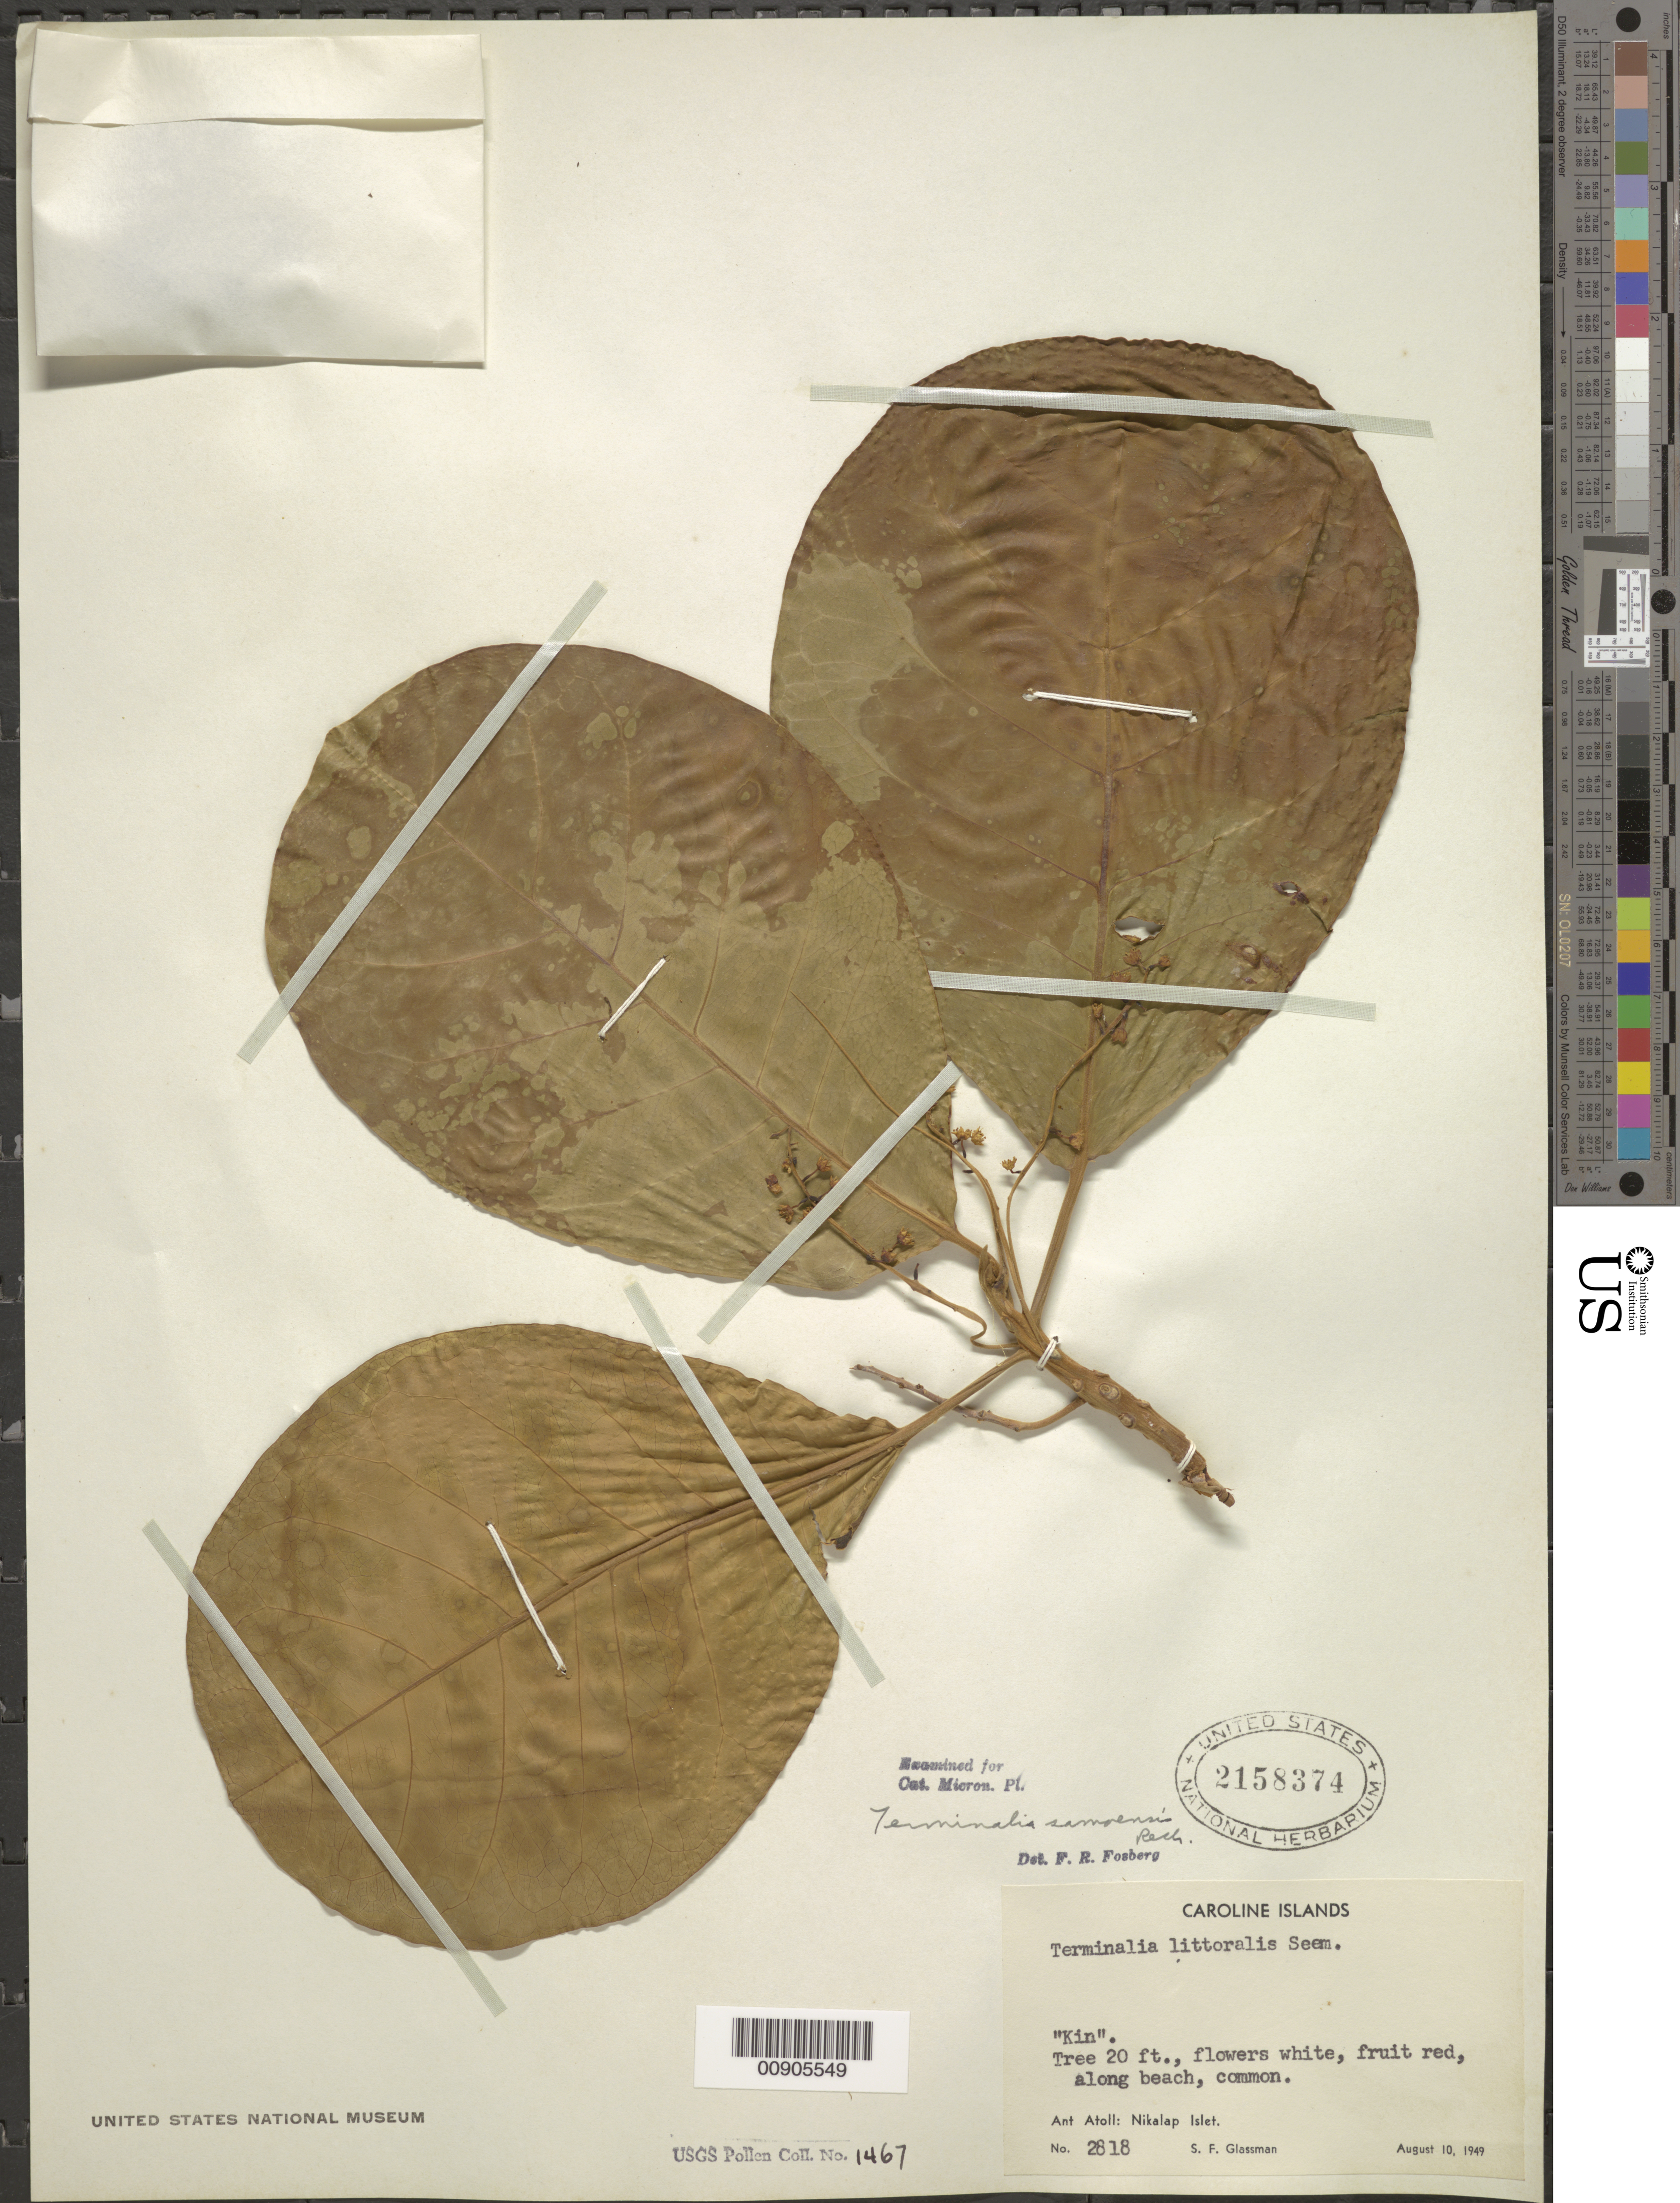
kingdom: Plantae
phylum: Tracheophyta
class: Magnoliopsida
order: Myrtales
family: Combretaceae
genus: Terminalia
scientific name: Terminalia samoensis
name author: Rech.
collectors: S. F. Glassman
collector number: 2818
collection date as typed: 10 Aug 1949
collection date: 1949-08-10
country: Micronesia, Federated States of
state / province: Pohnpei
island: Ant Atoll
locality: Nikalap Islet. Along beach, common.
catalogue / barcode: US 2158374